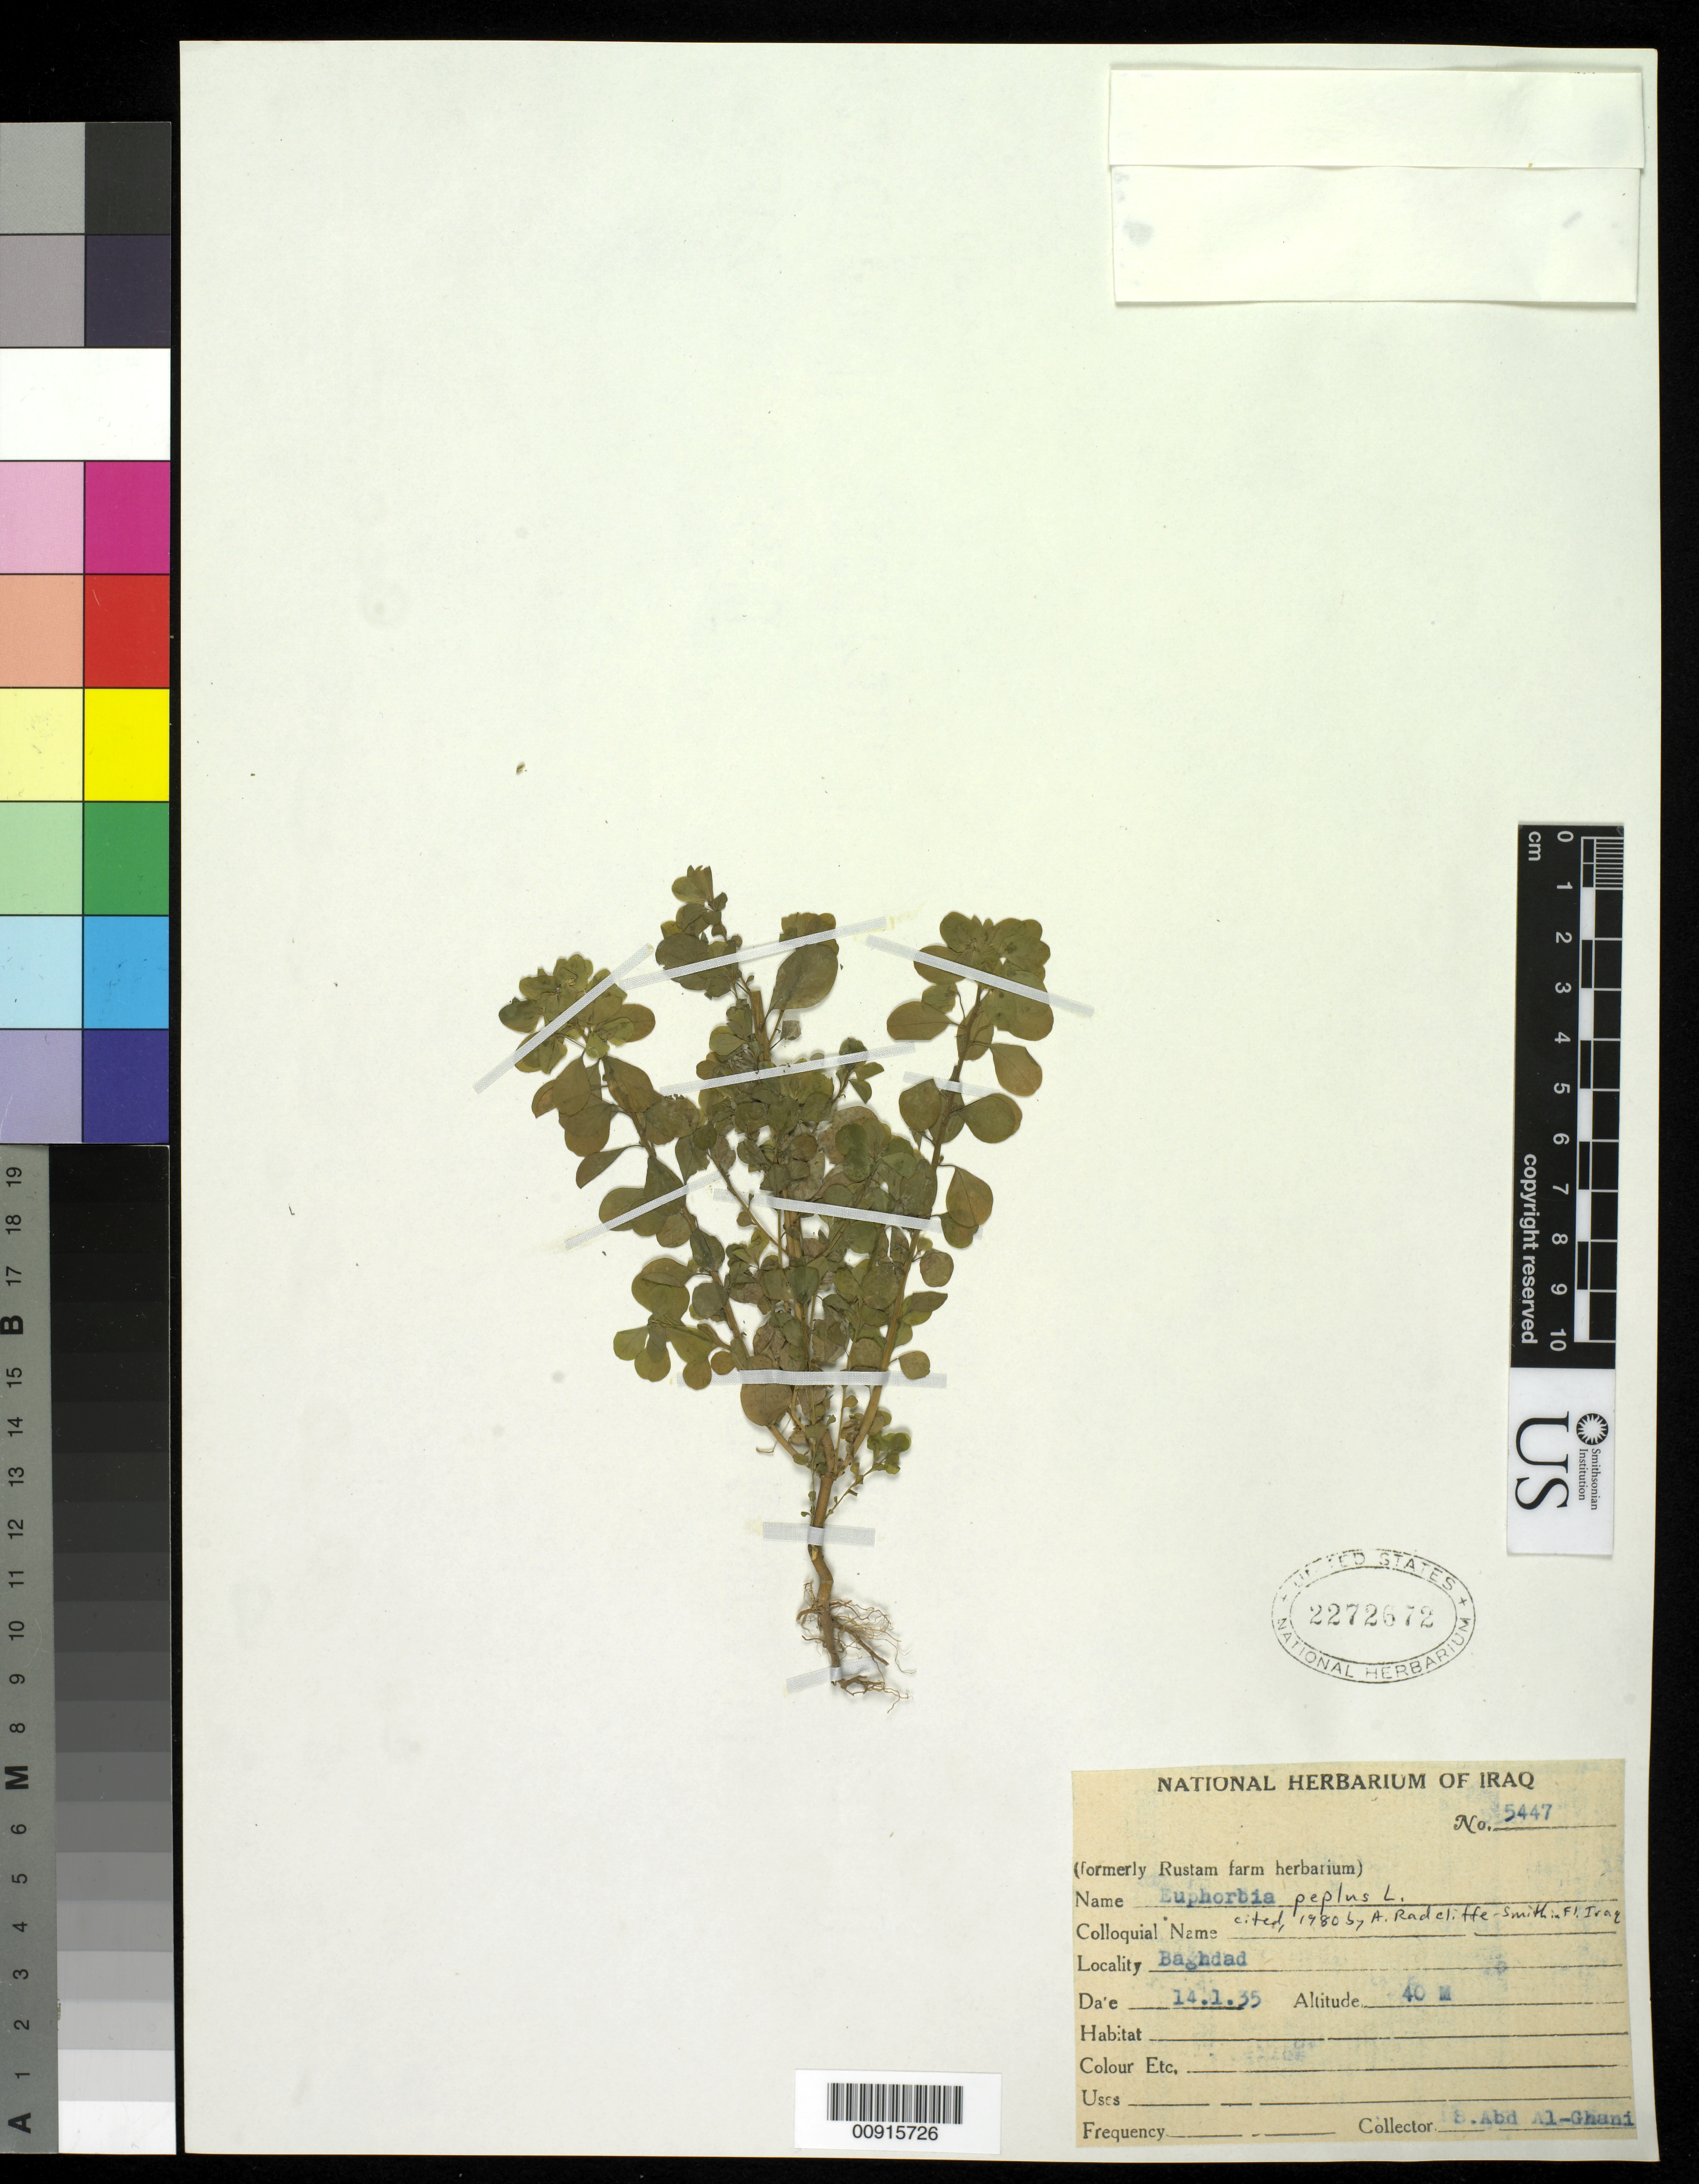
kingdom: Plantae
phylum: Tracheophyta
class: Magnoliopsida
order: Malpighiales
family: Euphorbiaceae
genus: Euphorbia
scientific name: Euphorbia peplus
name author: L.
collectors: B. A. Al-Ghani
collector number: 5447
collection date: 1935-01-14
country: Iraq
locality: Baghdad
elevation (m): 40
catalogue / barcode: US 2272672